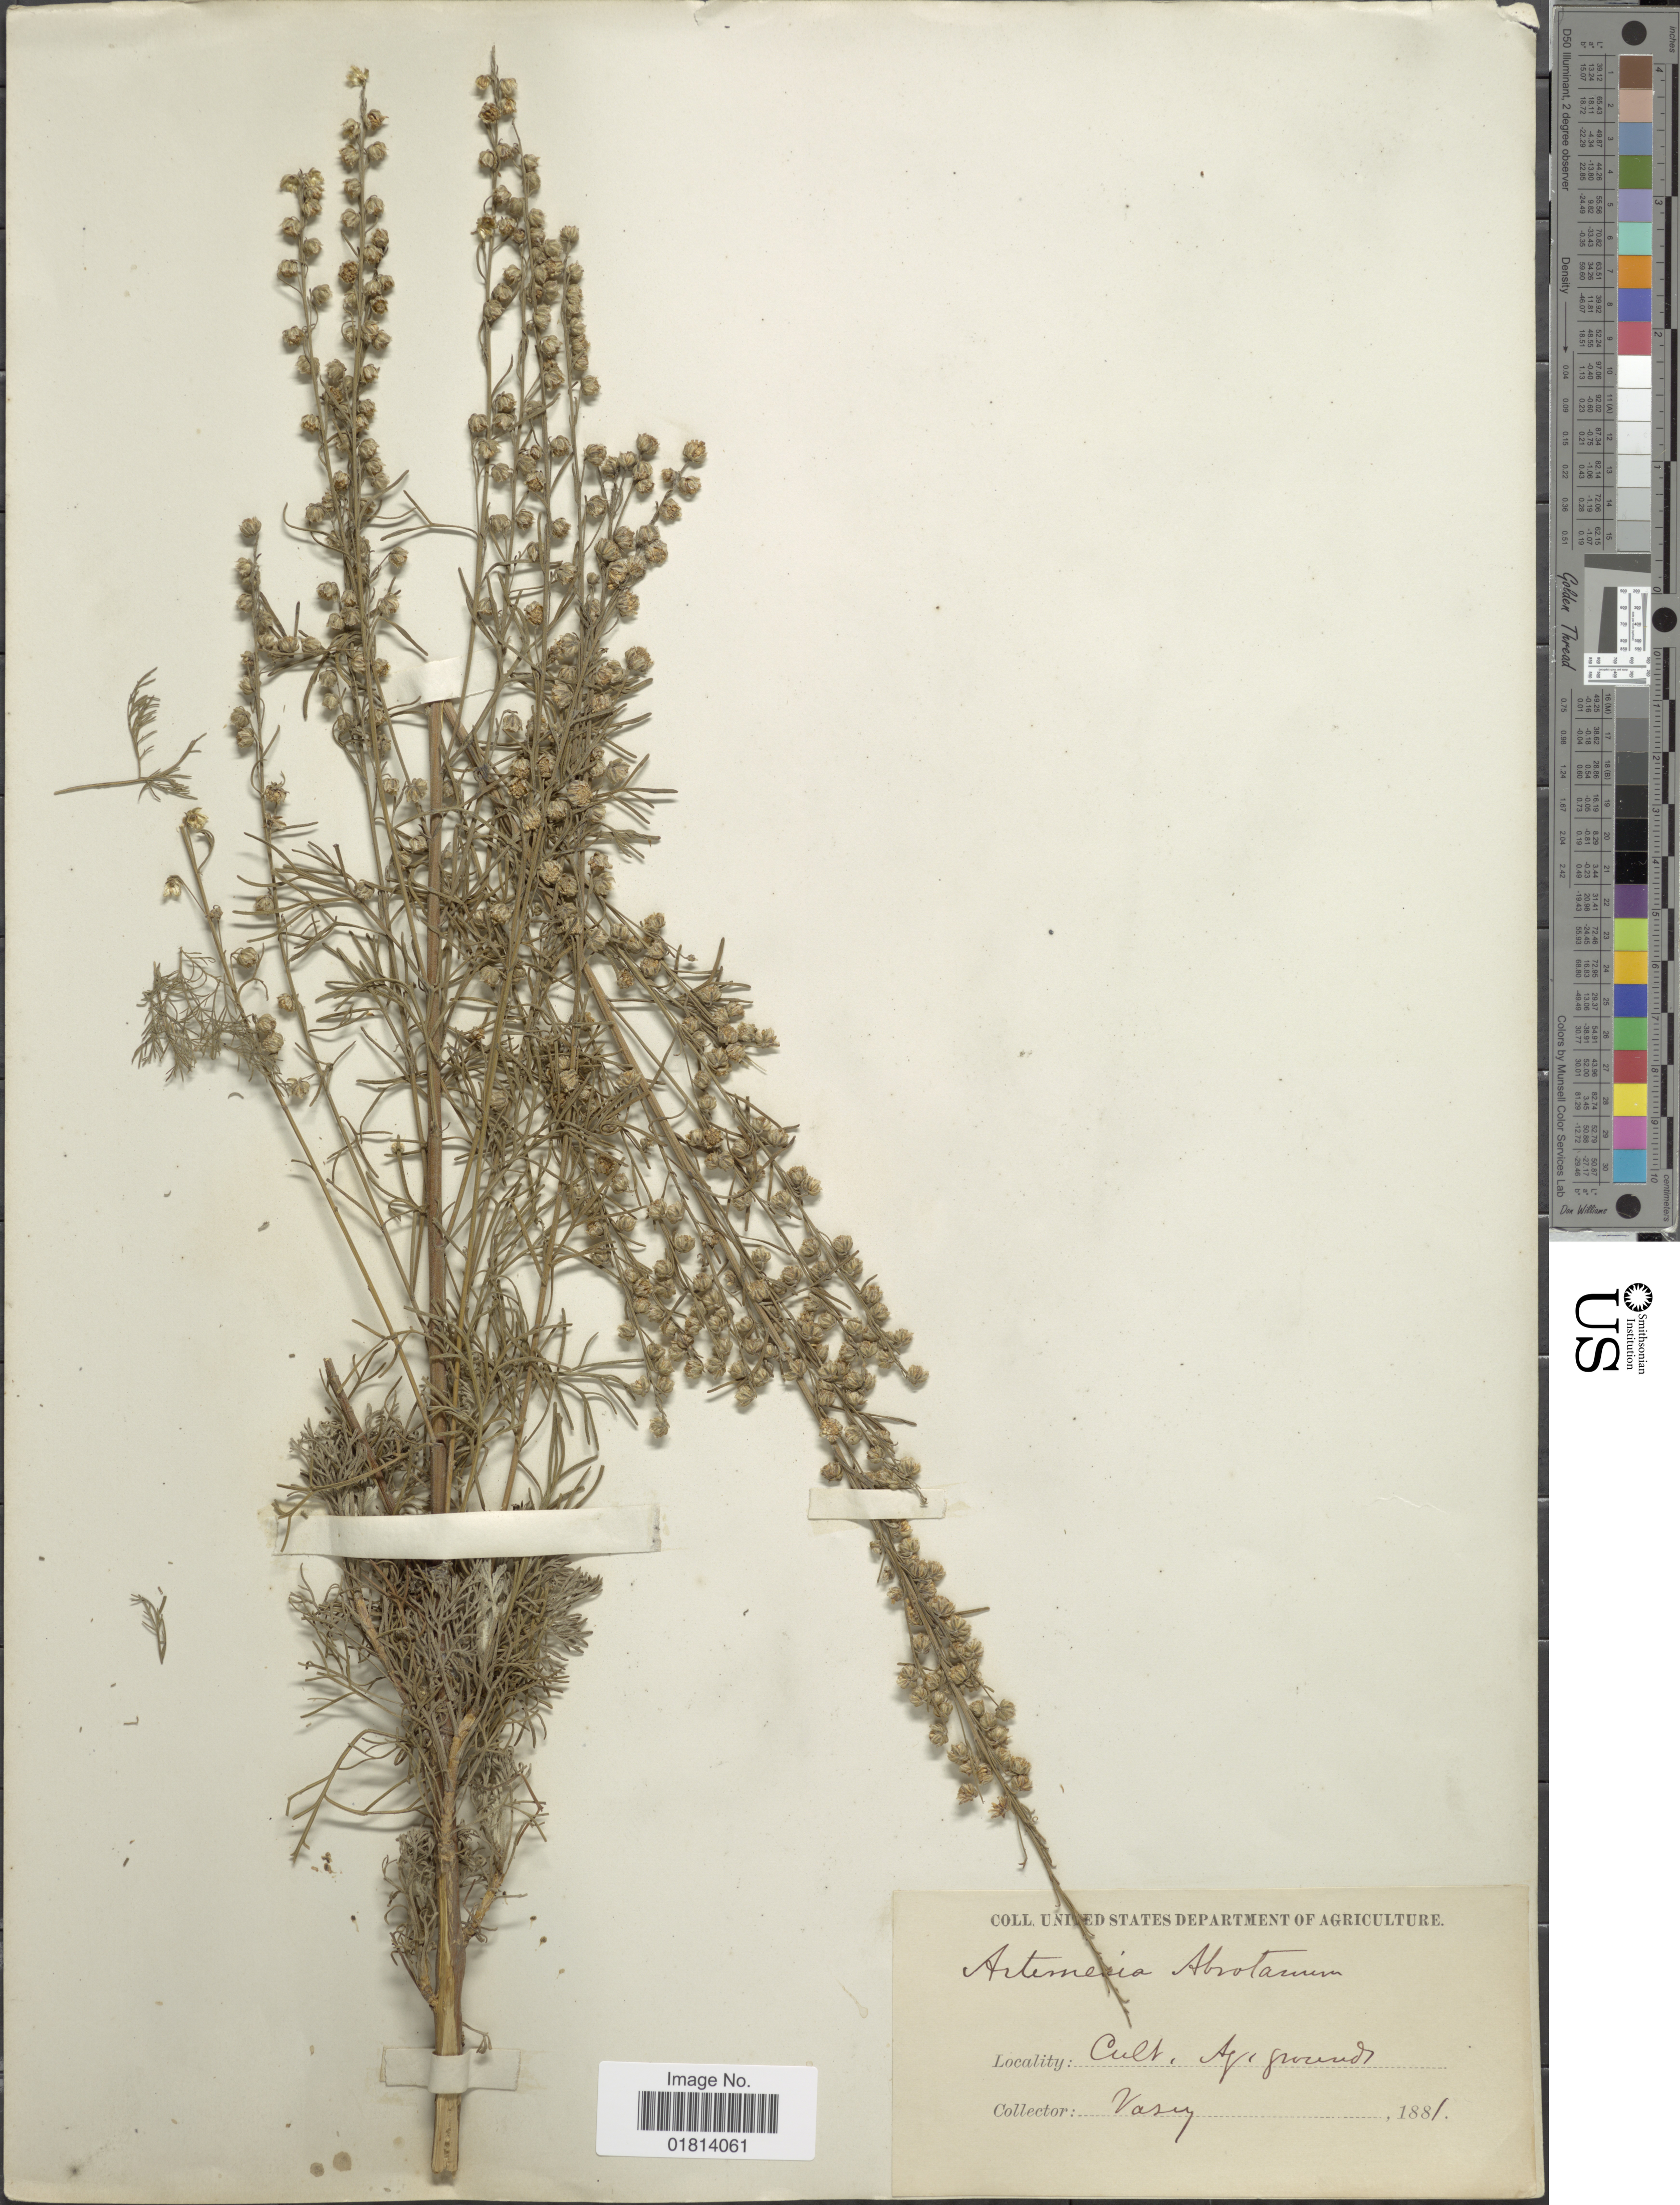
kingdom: Plantae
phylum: Tracheophyta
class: Magnoliopsida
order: Asterales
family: Asteraceae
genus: Artemisia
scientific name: Artemisia abrotanum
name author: L.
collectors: Vasey, --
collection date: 1881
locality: Cult. Ag. grounds